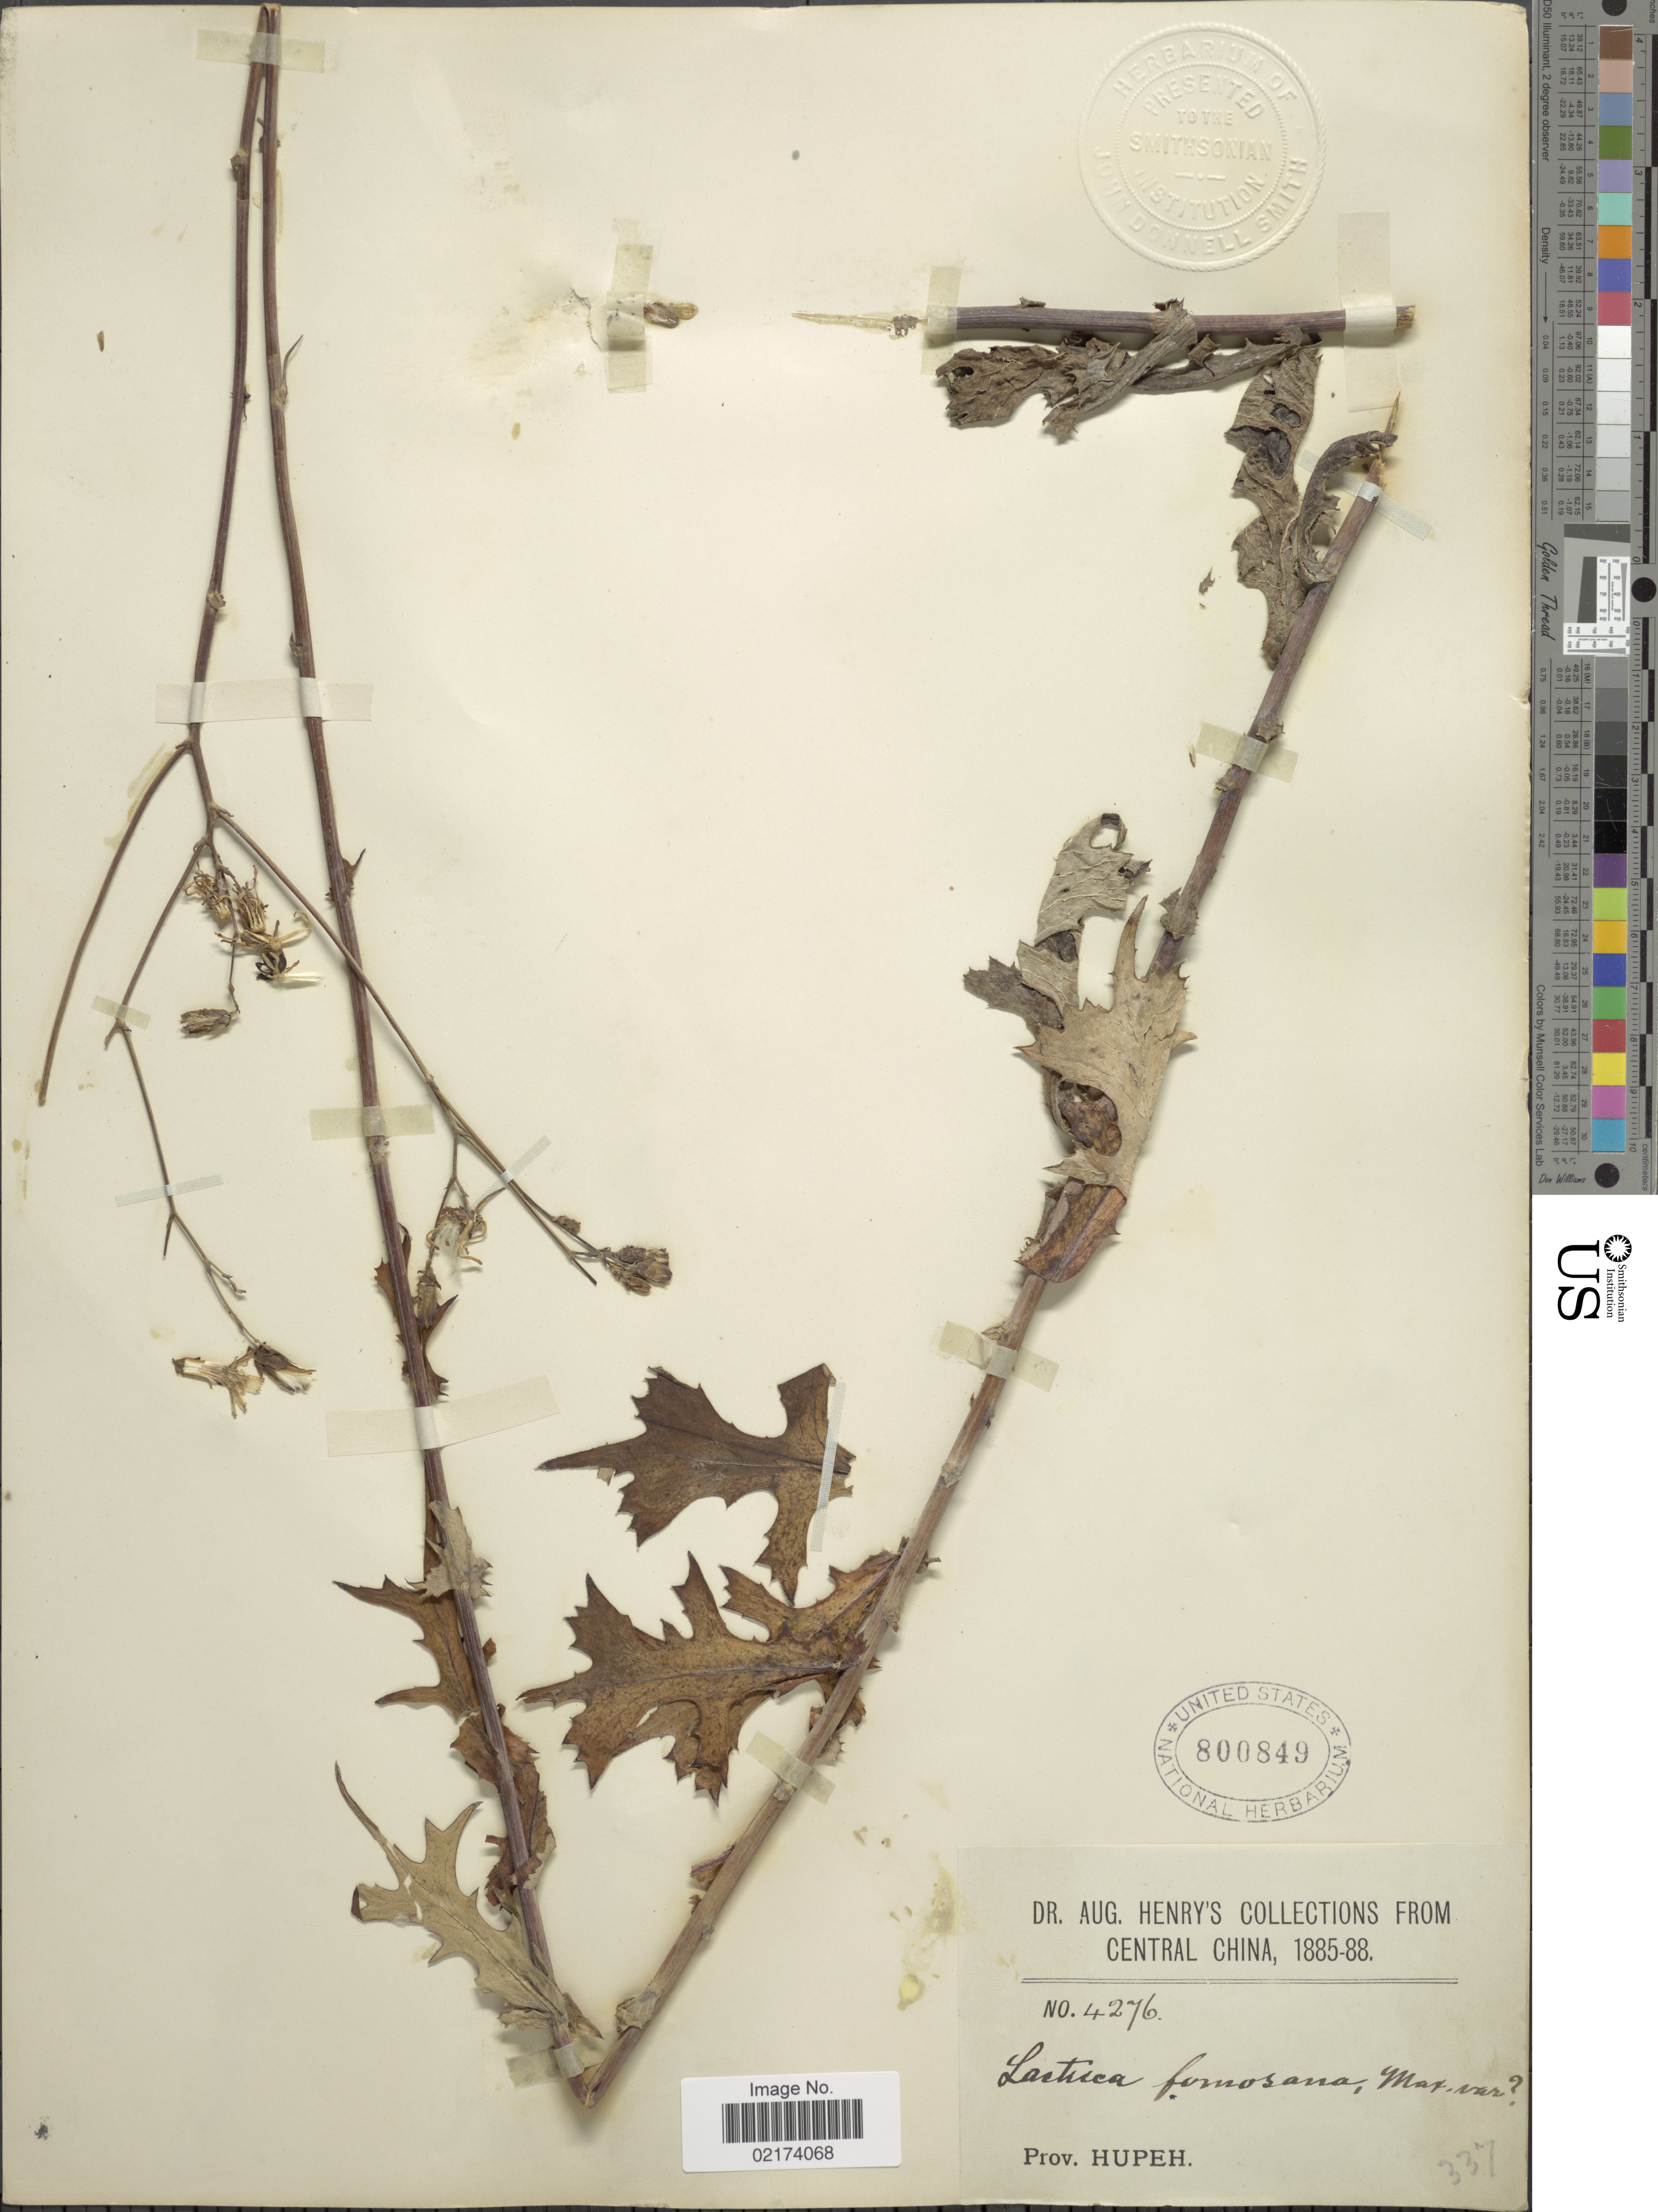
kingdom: Plantae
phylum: Tracheophyta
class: Magnoliopsida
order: Asterales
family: Asteraceae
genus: Lactuca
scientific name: Lactuca formosana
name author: Maxim.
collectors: A. Henry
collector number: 4276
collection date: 1885/1888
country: China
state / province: Hubei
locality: Central China, Prov. Hupeh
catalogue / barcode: US 800849